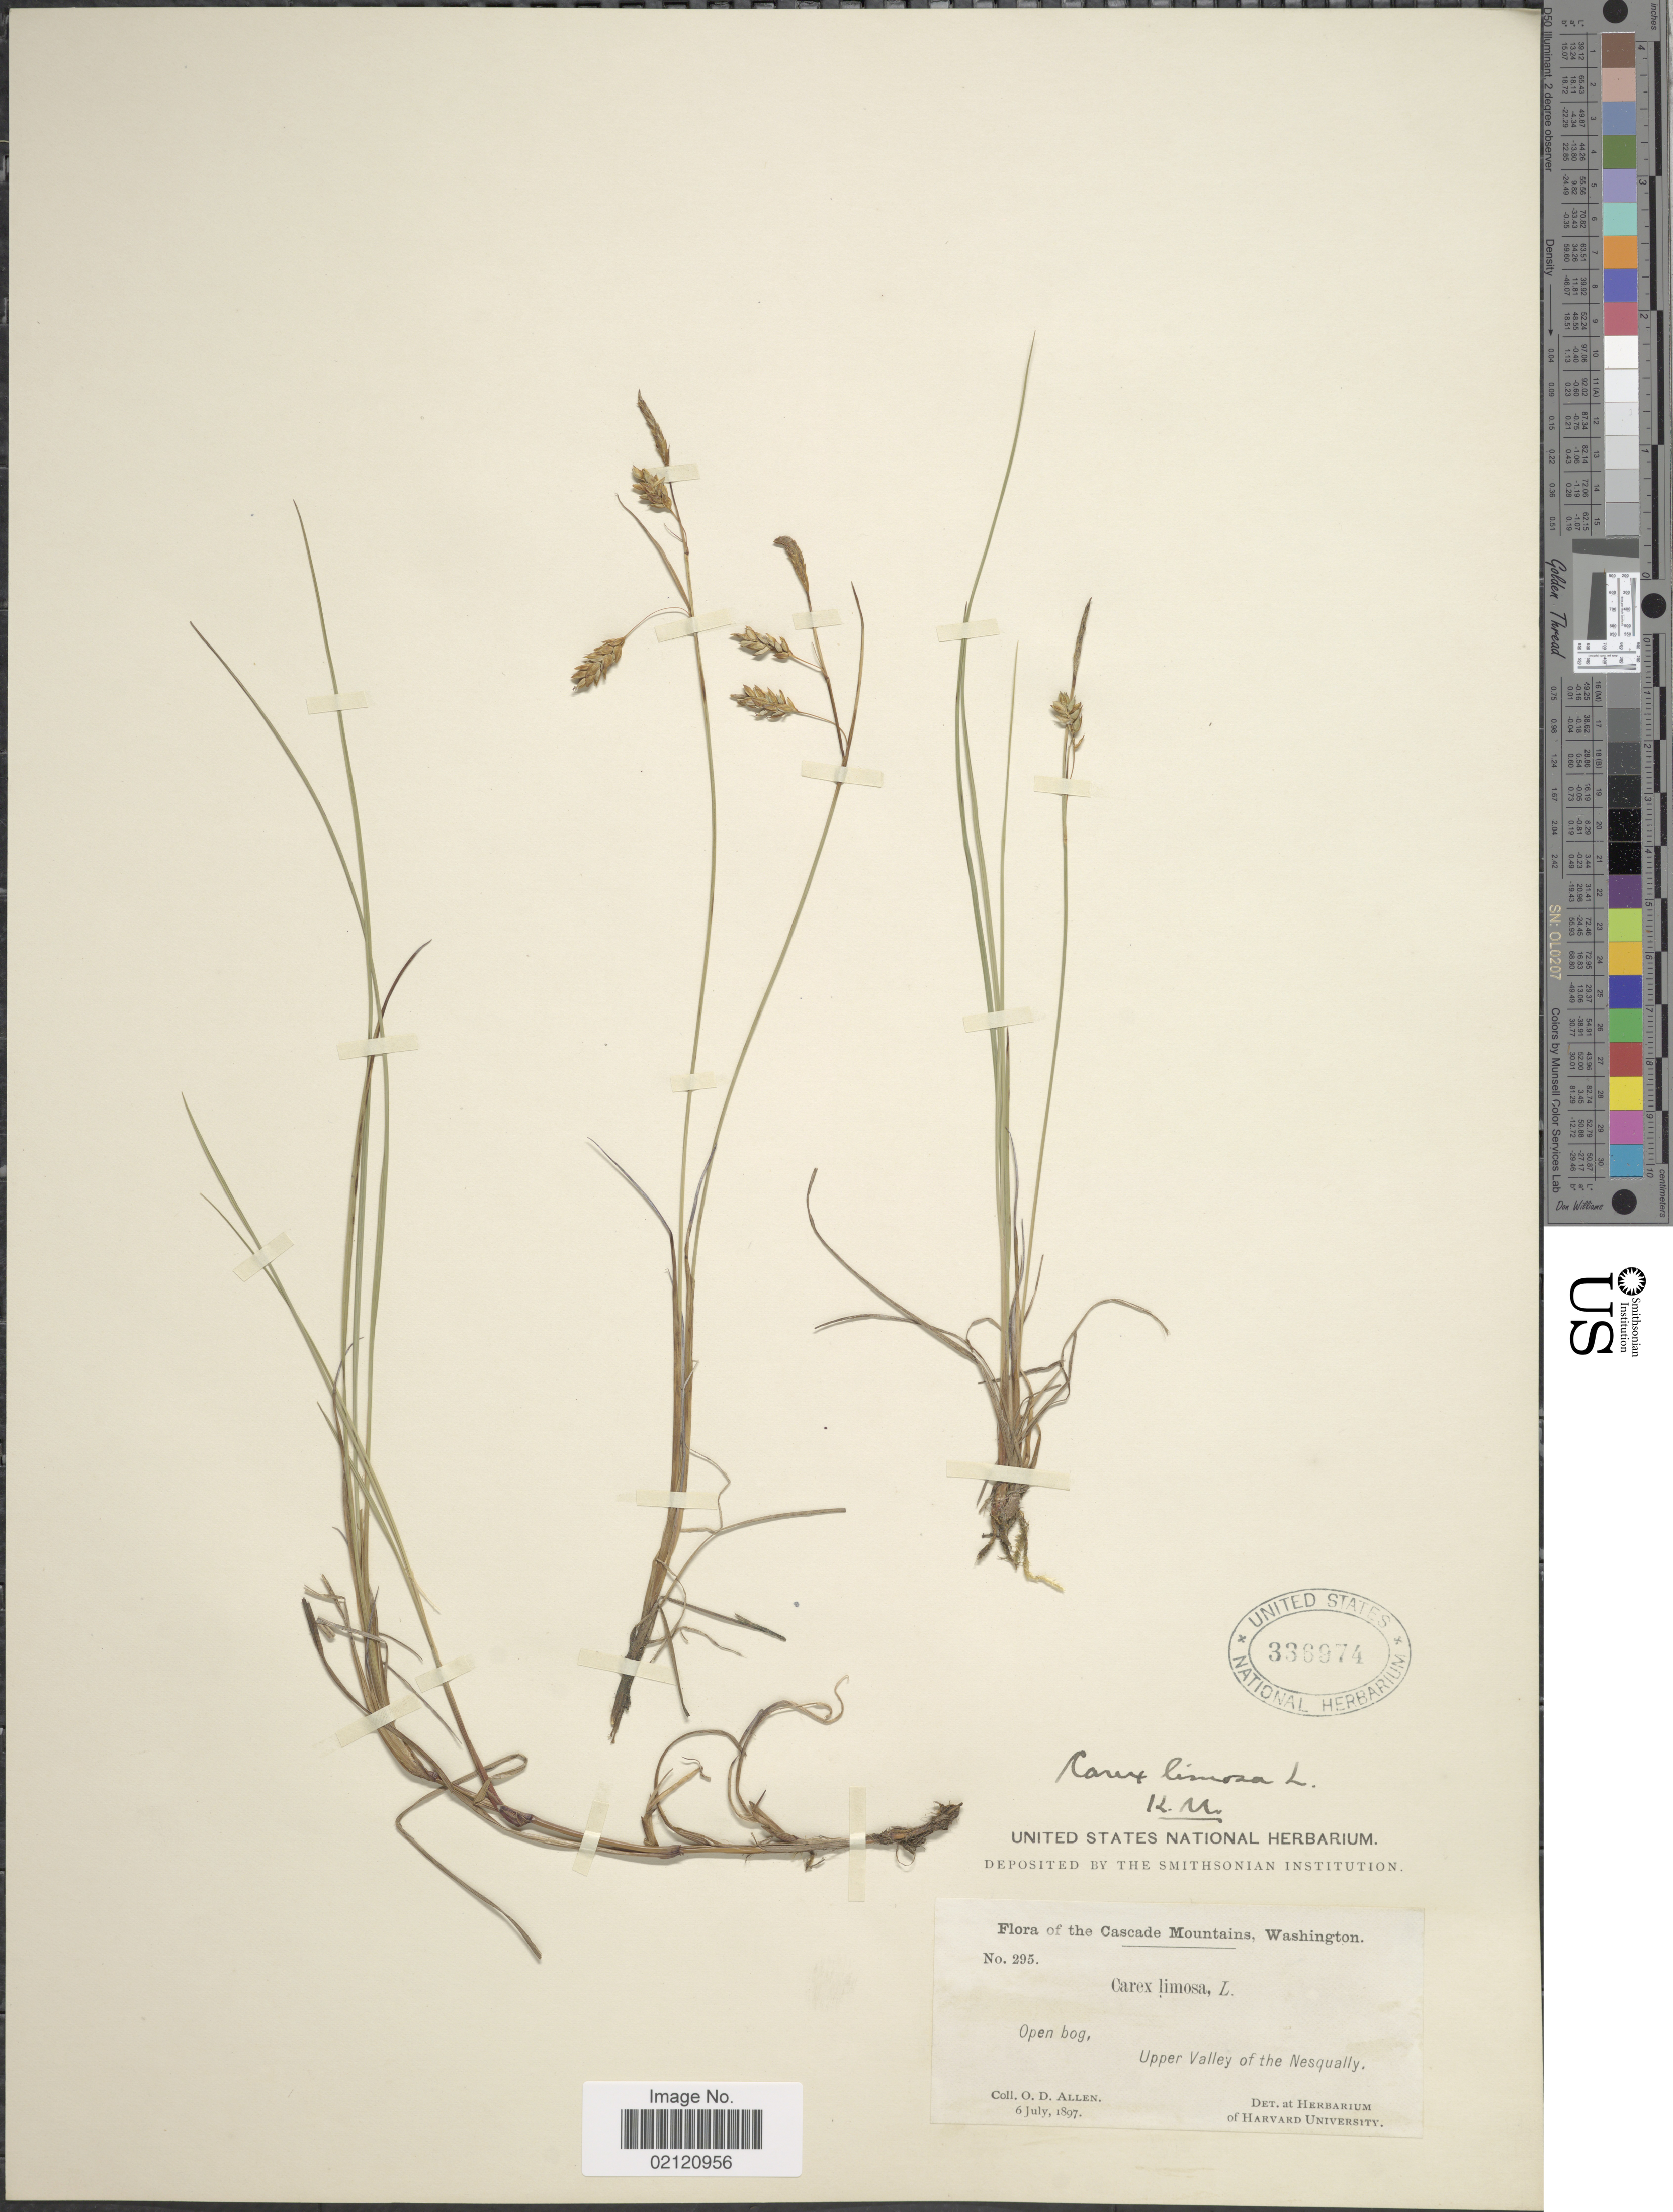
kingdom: Plantae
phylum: Tracheophyta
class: Liliopsida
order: Poales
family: Cyperaceae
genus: Carex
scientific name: Carex limosa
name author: L.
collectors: O. D. Allen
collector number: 295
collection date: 1897-07-06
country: United States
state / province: Washington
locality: Cascade Mountains, Upper Valley of the Nesqually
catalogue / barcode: US 336974